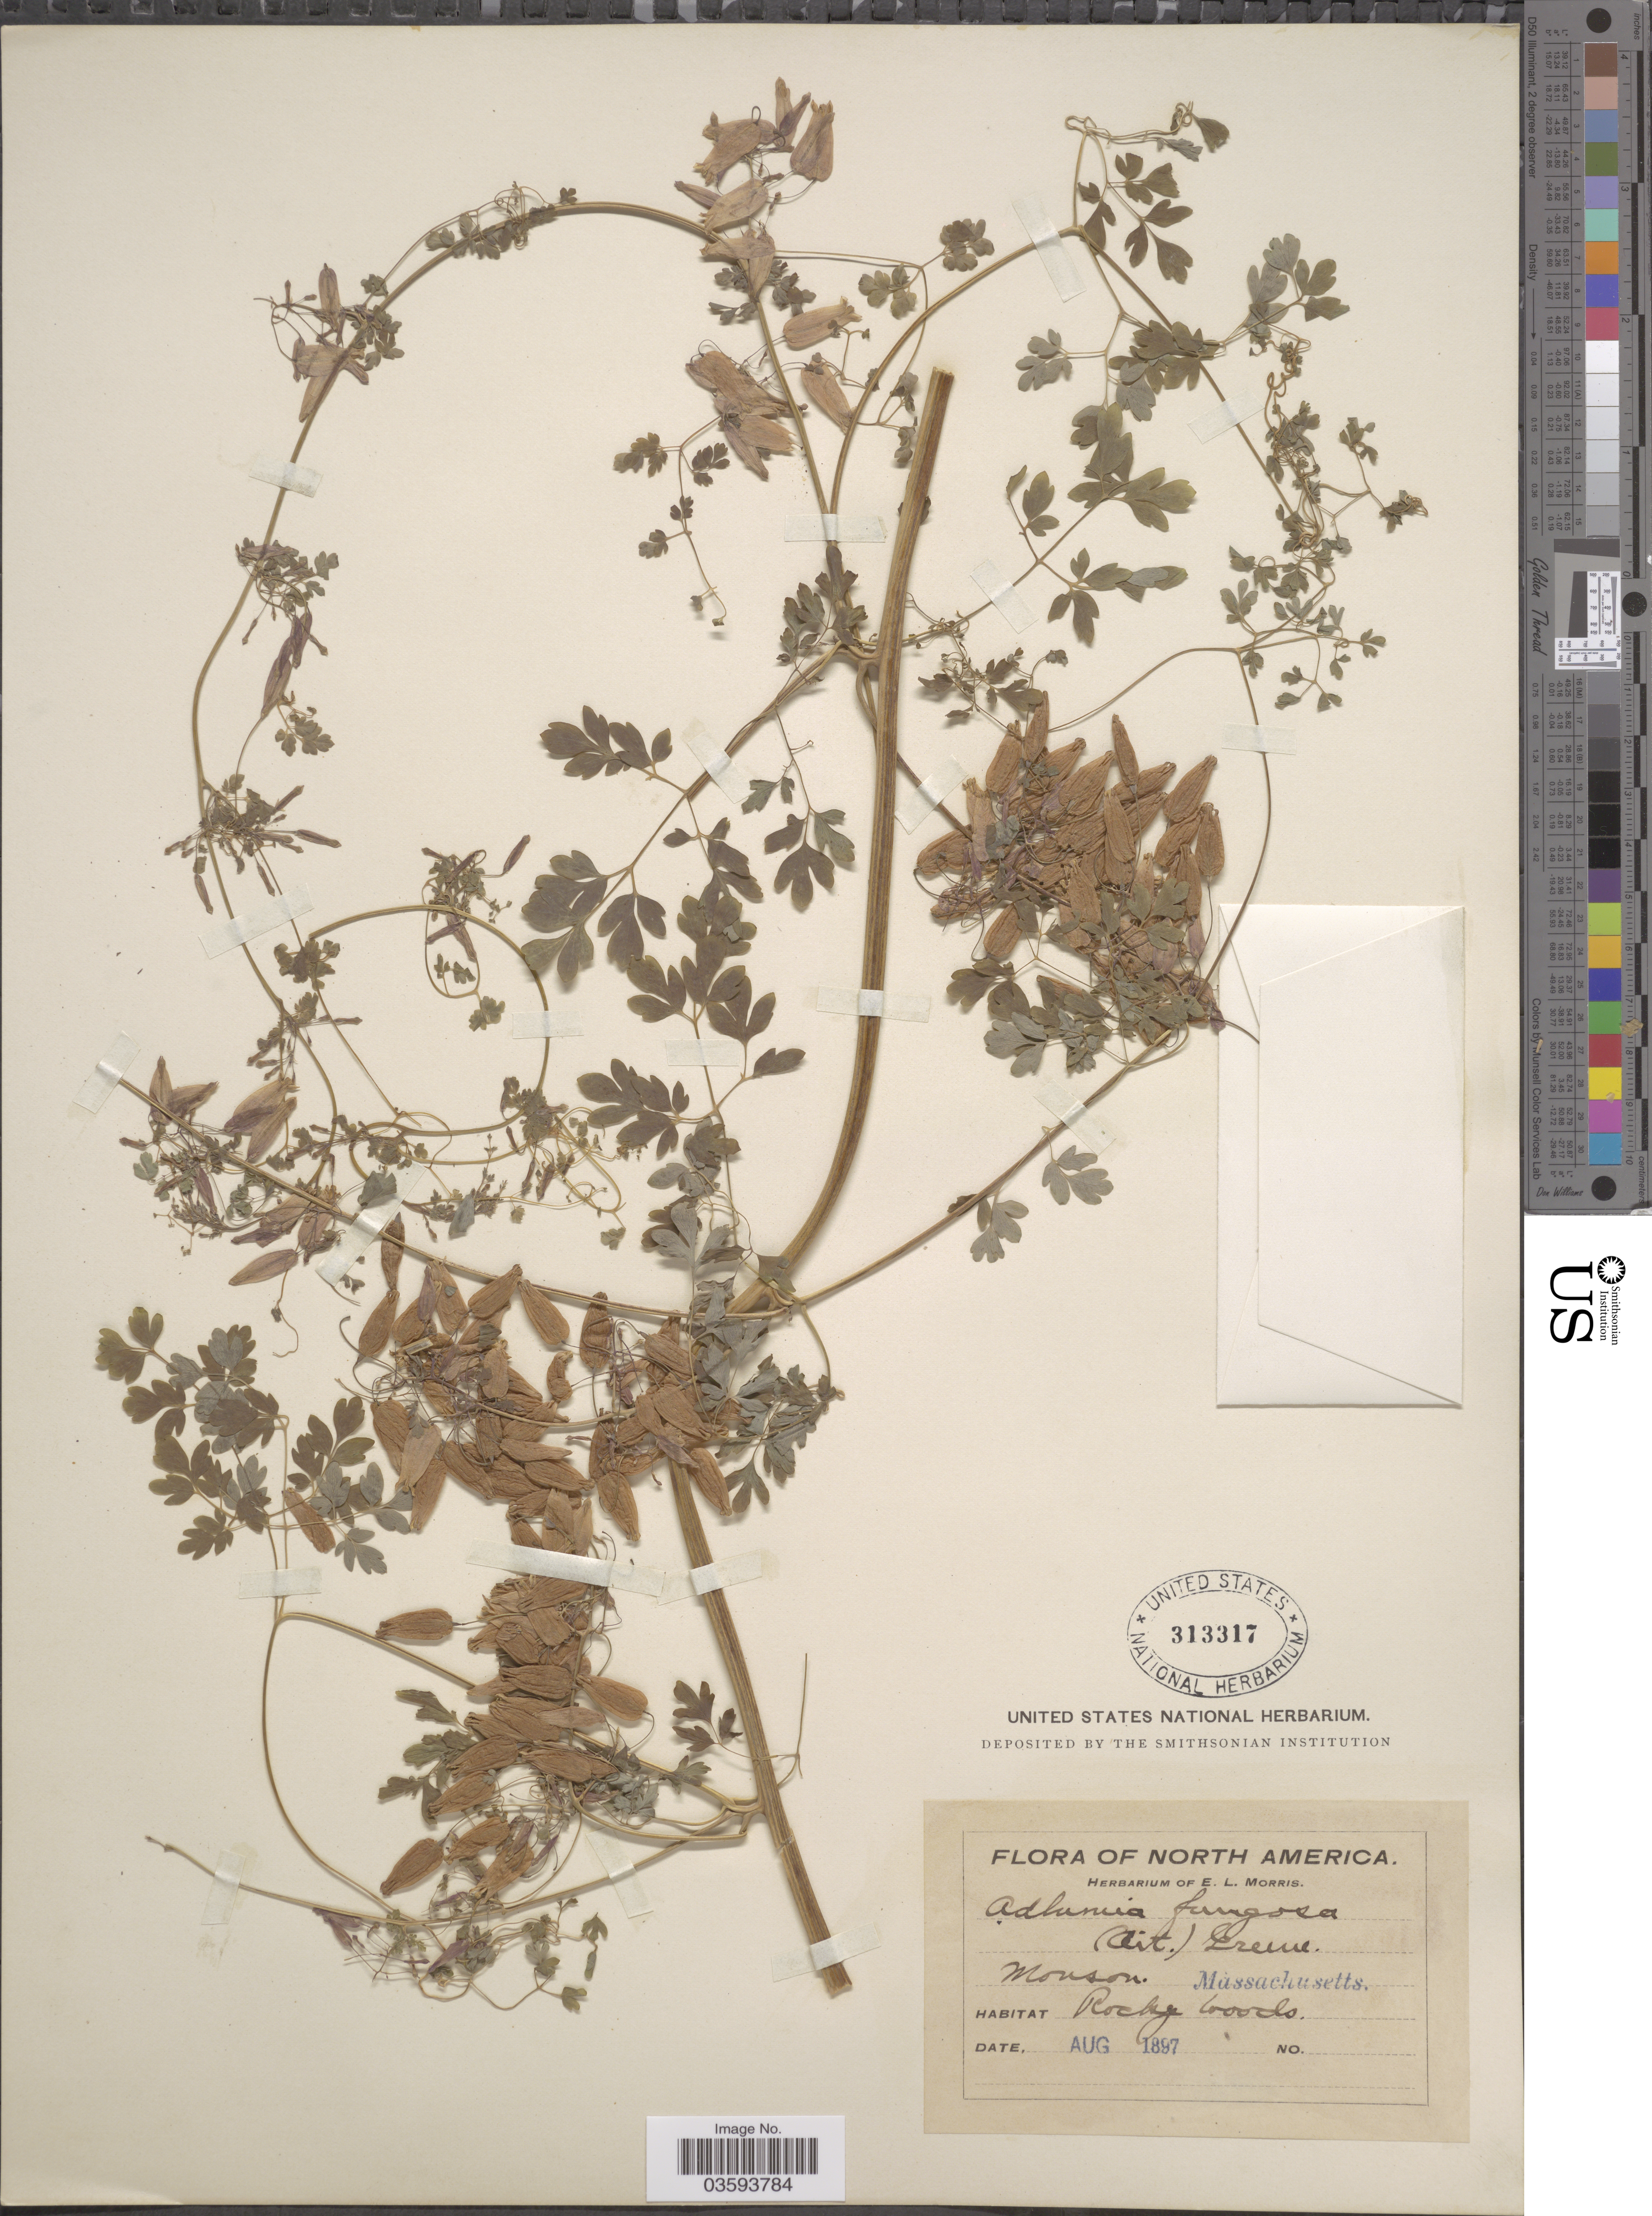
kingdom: Plantae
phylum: Tracheophyta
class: Magnoliopsida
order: Ranunculales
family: Papaveraceae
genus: Adlumia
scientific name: Adlumia fungosa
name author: (Aiton) Greene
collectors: ex herb. Of E. L. Morris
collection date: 1897-08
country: United States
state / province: Massachusetts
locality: Mouson.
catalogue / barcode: US 313317